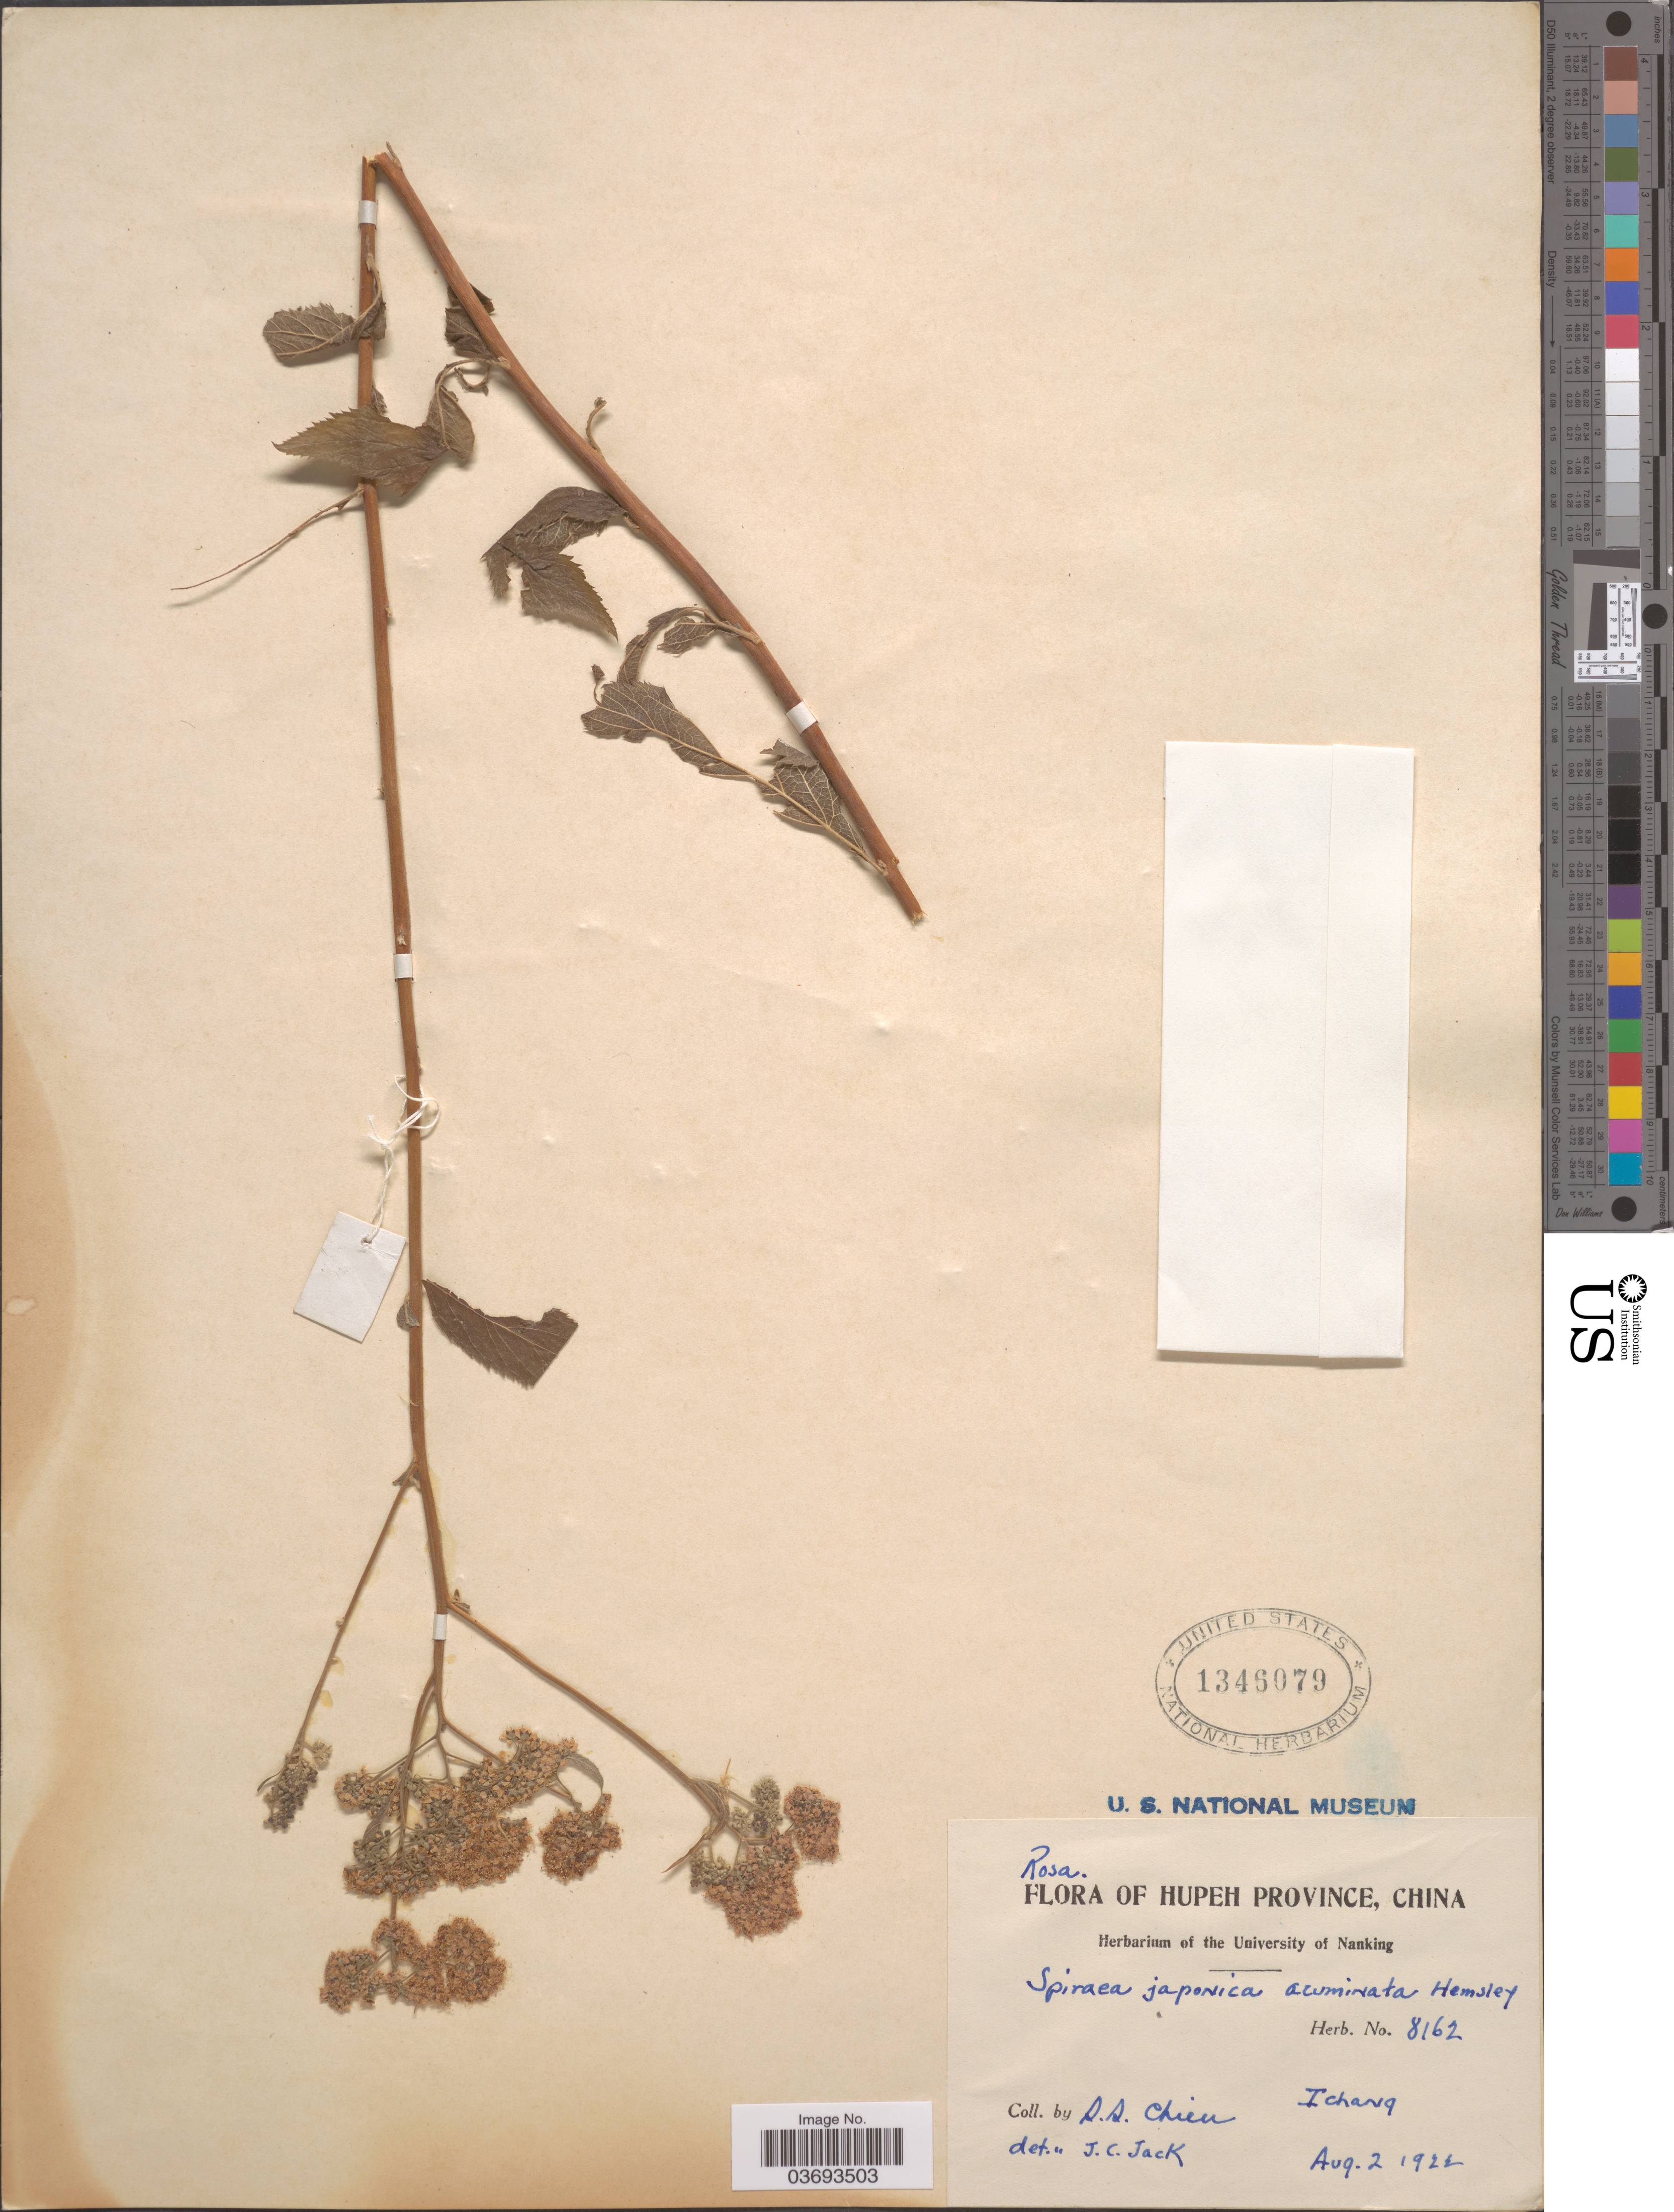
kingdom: Plantae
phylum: Tracheophyta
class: Magnoliopsida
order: Rosales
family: Rosaceae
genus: Spiraea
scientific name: Spiraea japonica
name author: L. f.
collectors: S. Chien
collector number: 8162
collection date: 1922-08-02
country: China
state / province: Hubei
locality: Hupeh Province, Ichang.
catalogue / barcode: US 1346079